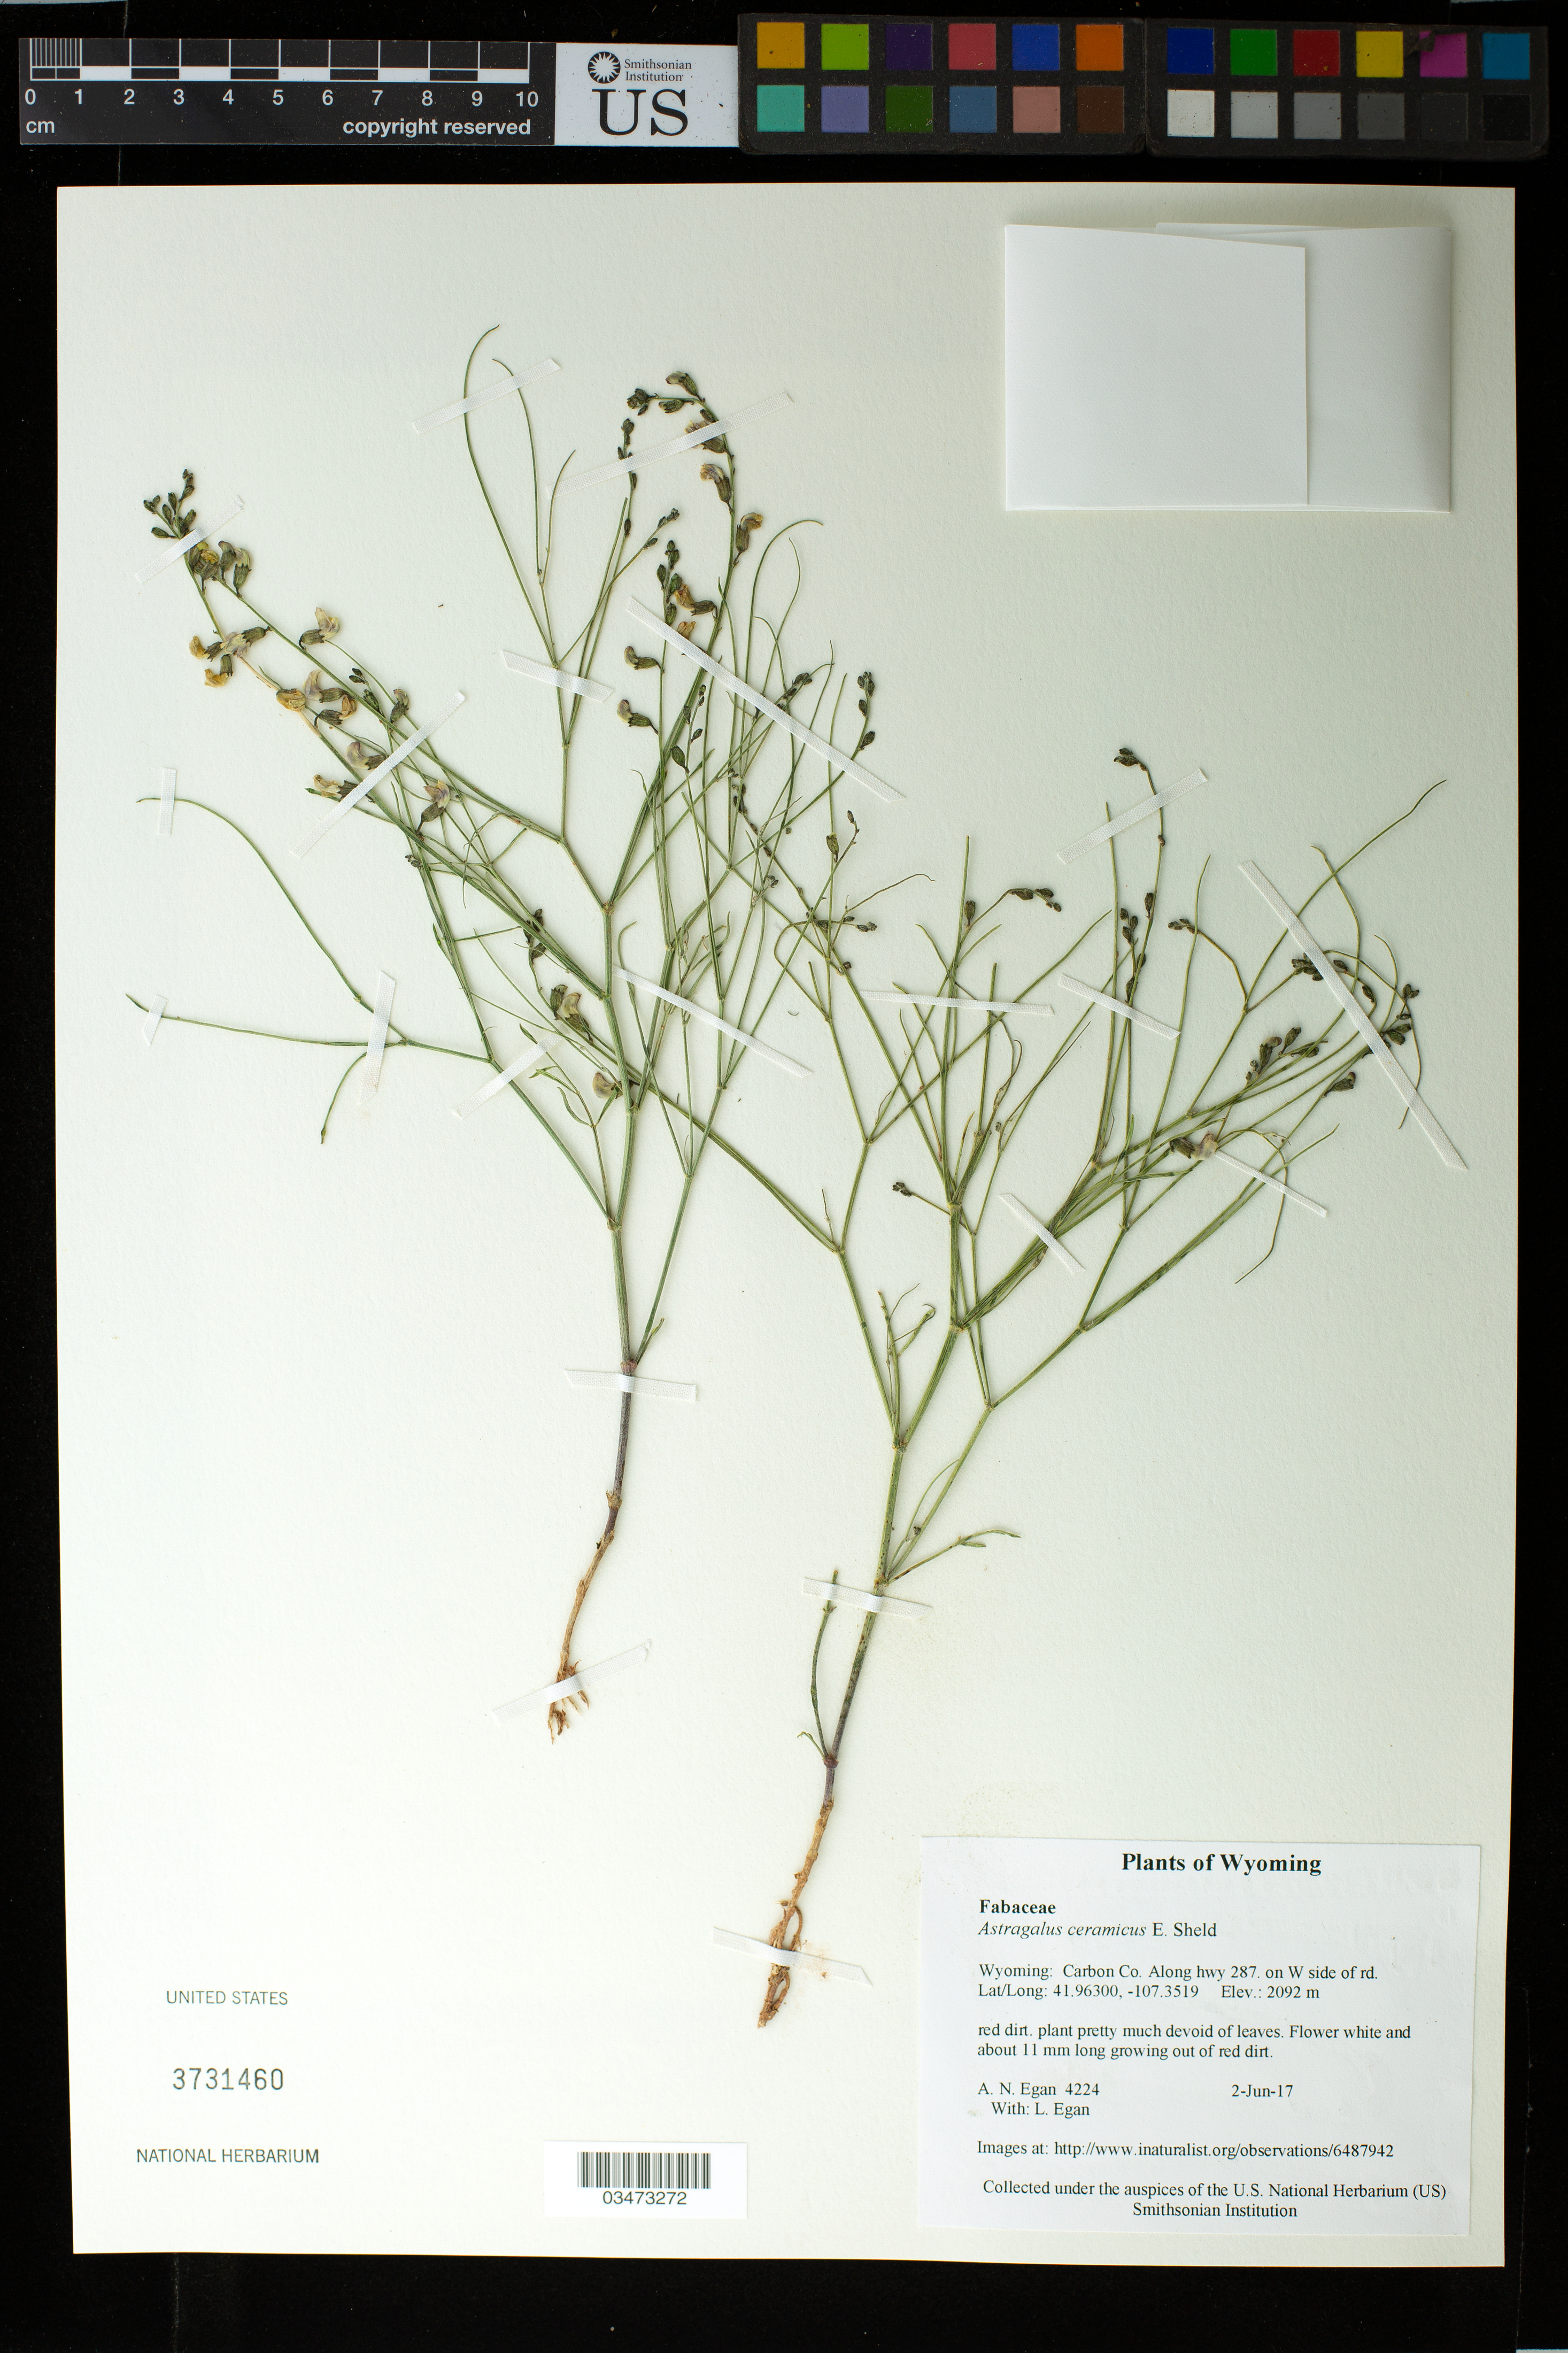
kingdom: Plantae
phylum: Tracheophyta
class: Magnoliopsida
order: Fabales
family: Fabaceae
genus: Astragalus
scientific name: Astragalus ceramicus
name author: E. Sheld.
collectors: A. N. Egan & L. Egan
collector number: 4224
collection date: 2017-06-02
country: United States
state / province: Wyoming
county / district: Carbon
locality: Along hwy 287. on W side of rd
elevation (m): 2092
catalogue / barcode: US 3731460